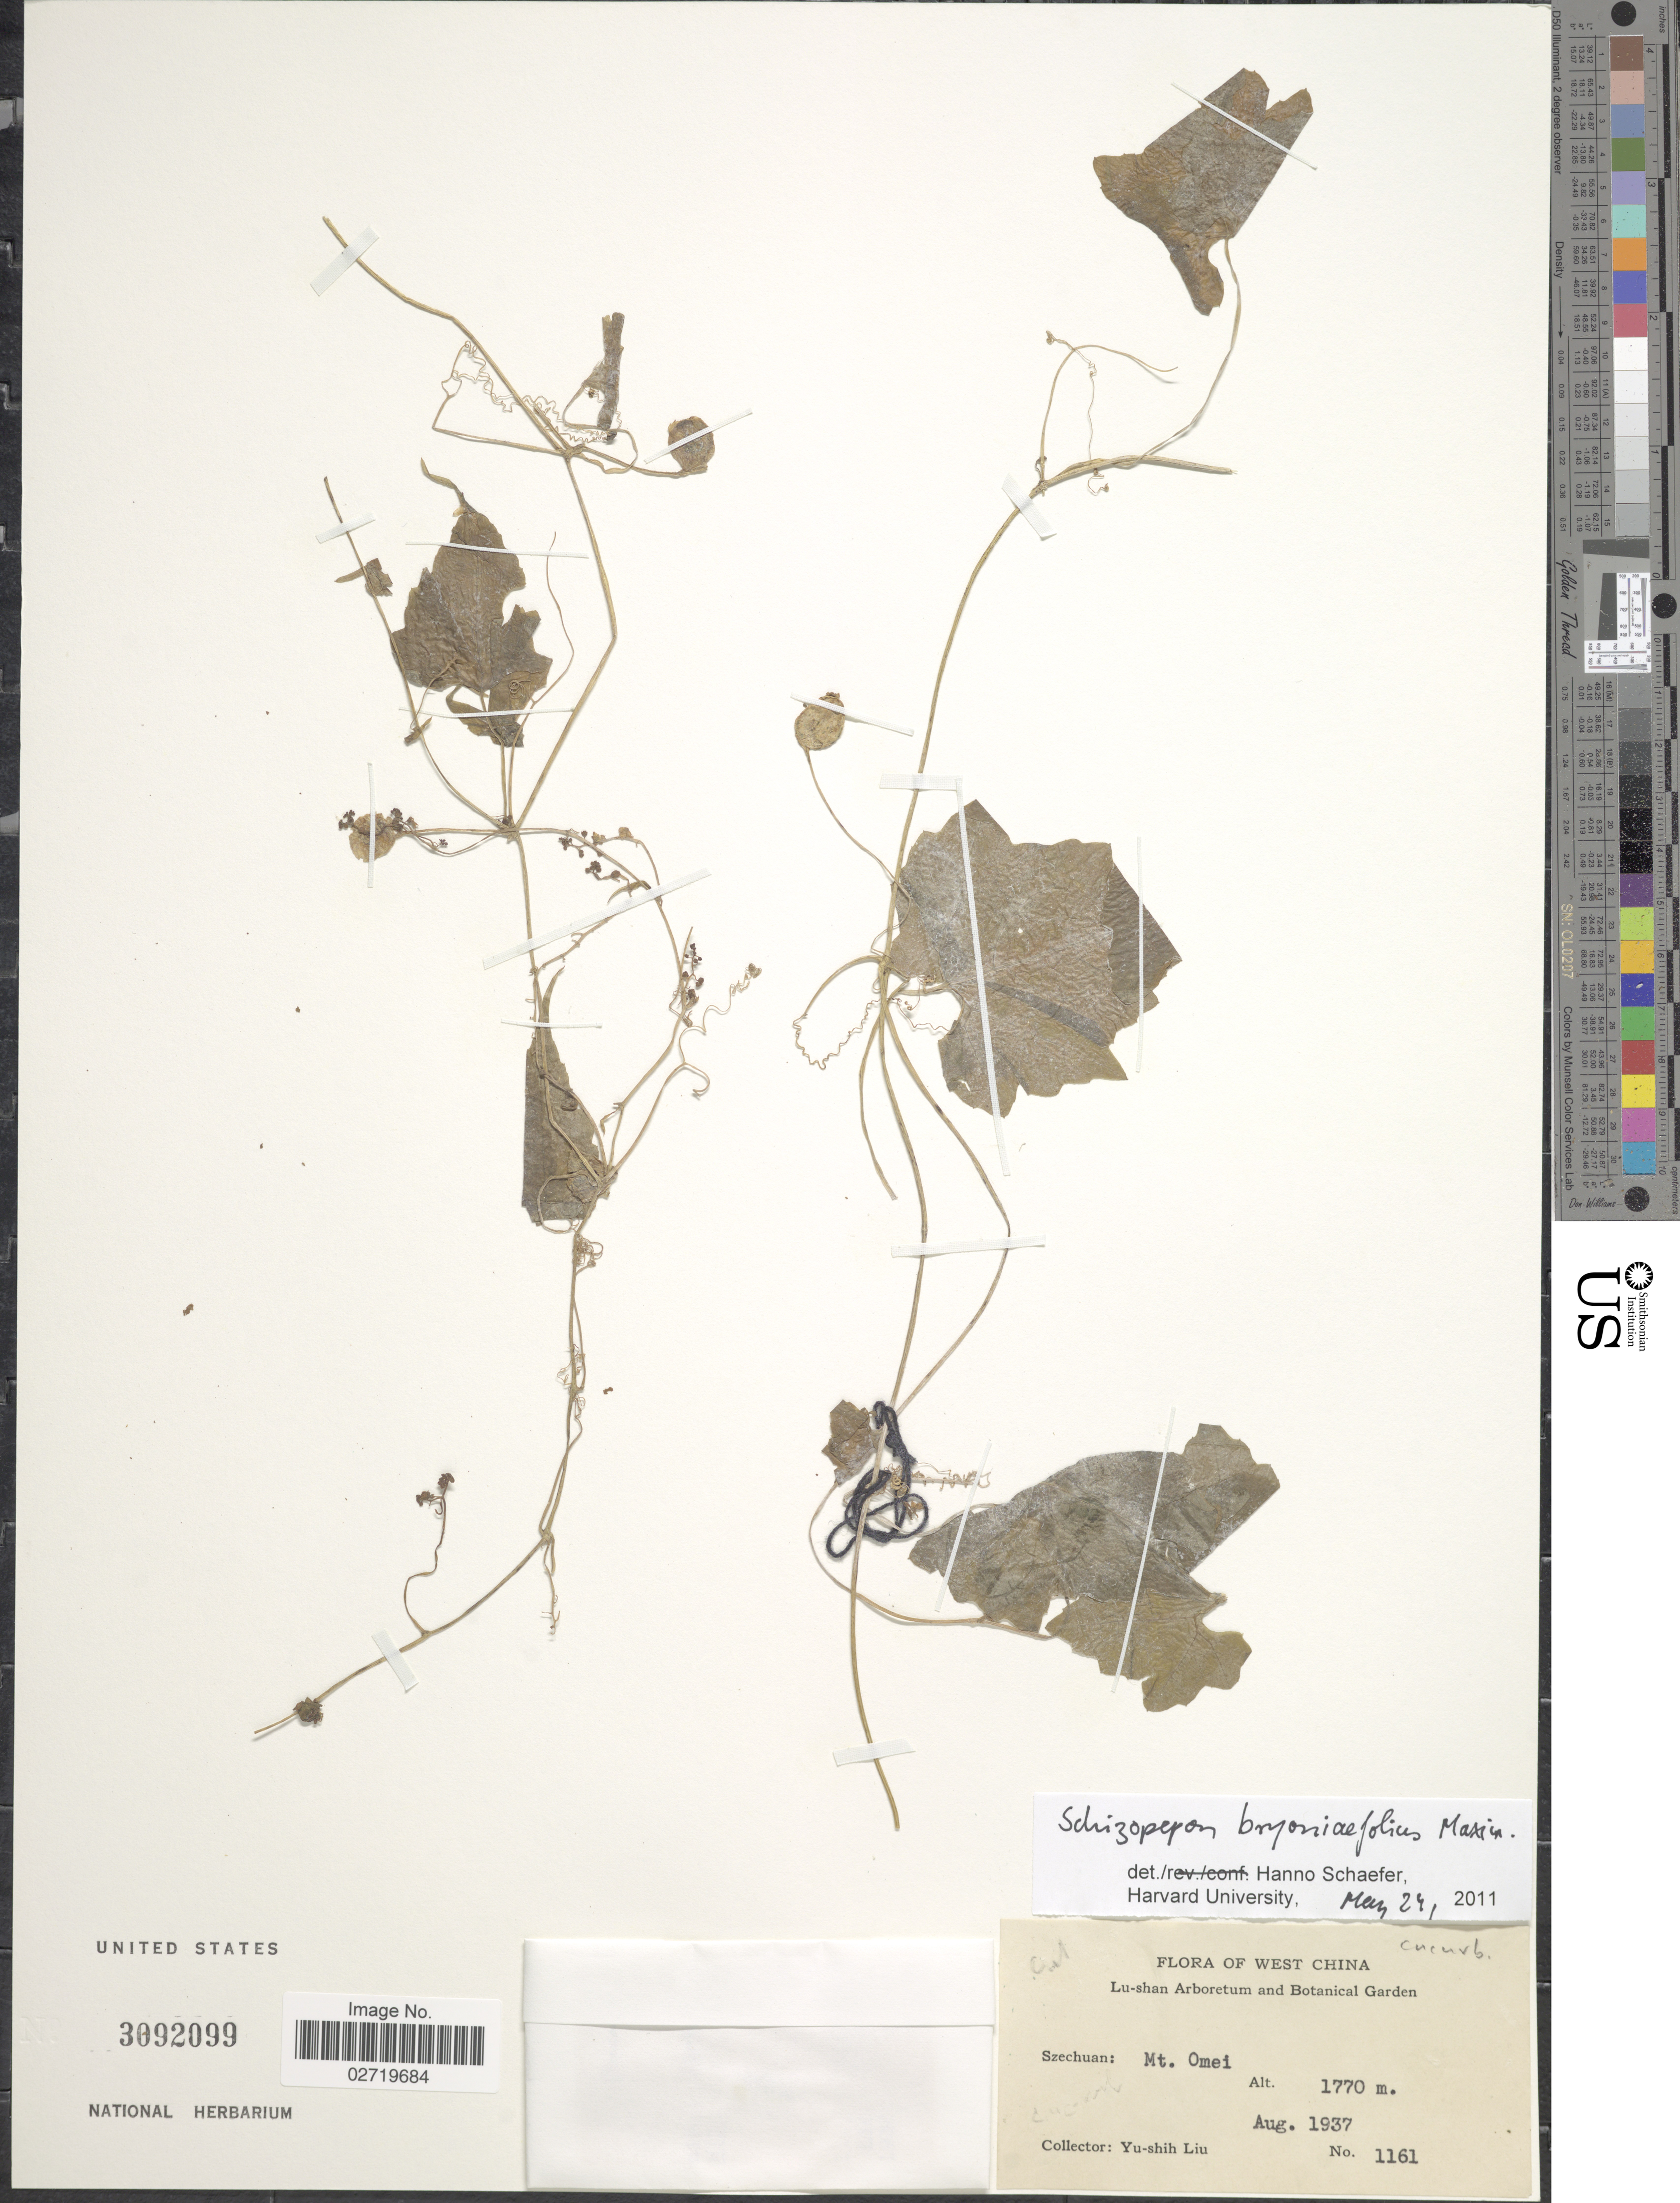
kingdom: Plantae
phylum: Tracheophyta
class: Magnoliopsida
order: Cucurbitales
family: Cucurbitaceae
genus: Schizopepon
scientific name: Schizopepon bryoniifolius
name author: Maxim.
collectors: Y.-S. Liu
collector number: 1161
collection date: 1937-08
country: China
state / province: Sichuan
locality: West China, Szechuan: Mt Omei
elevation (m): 1770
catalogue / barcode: US 3092099